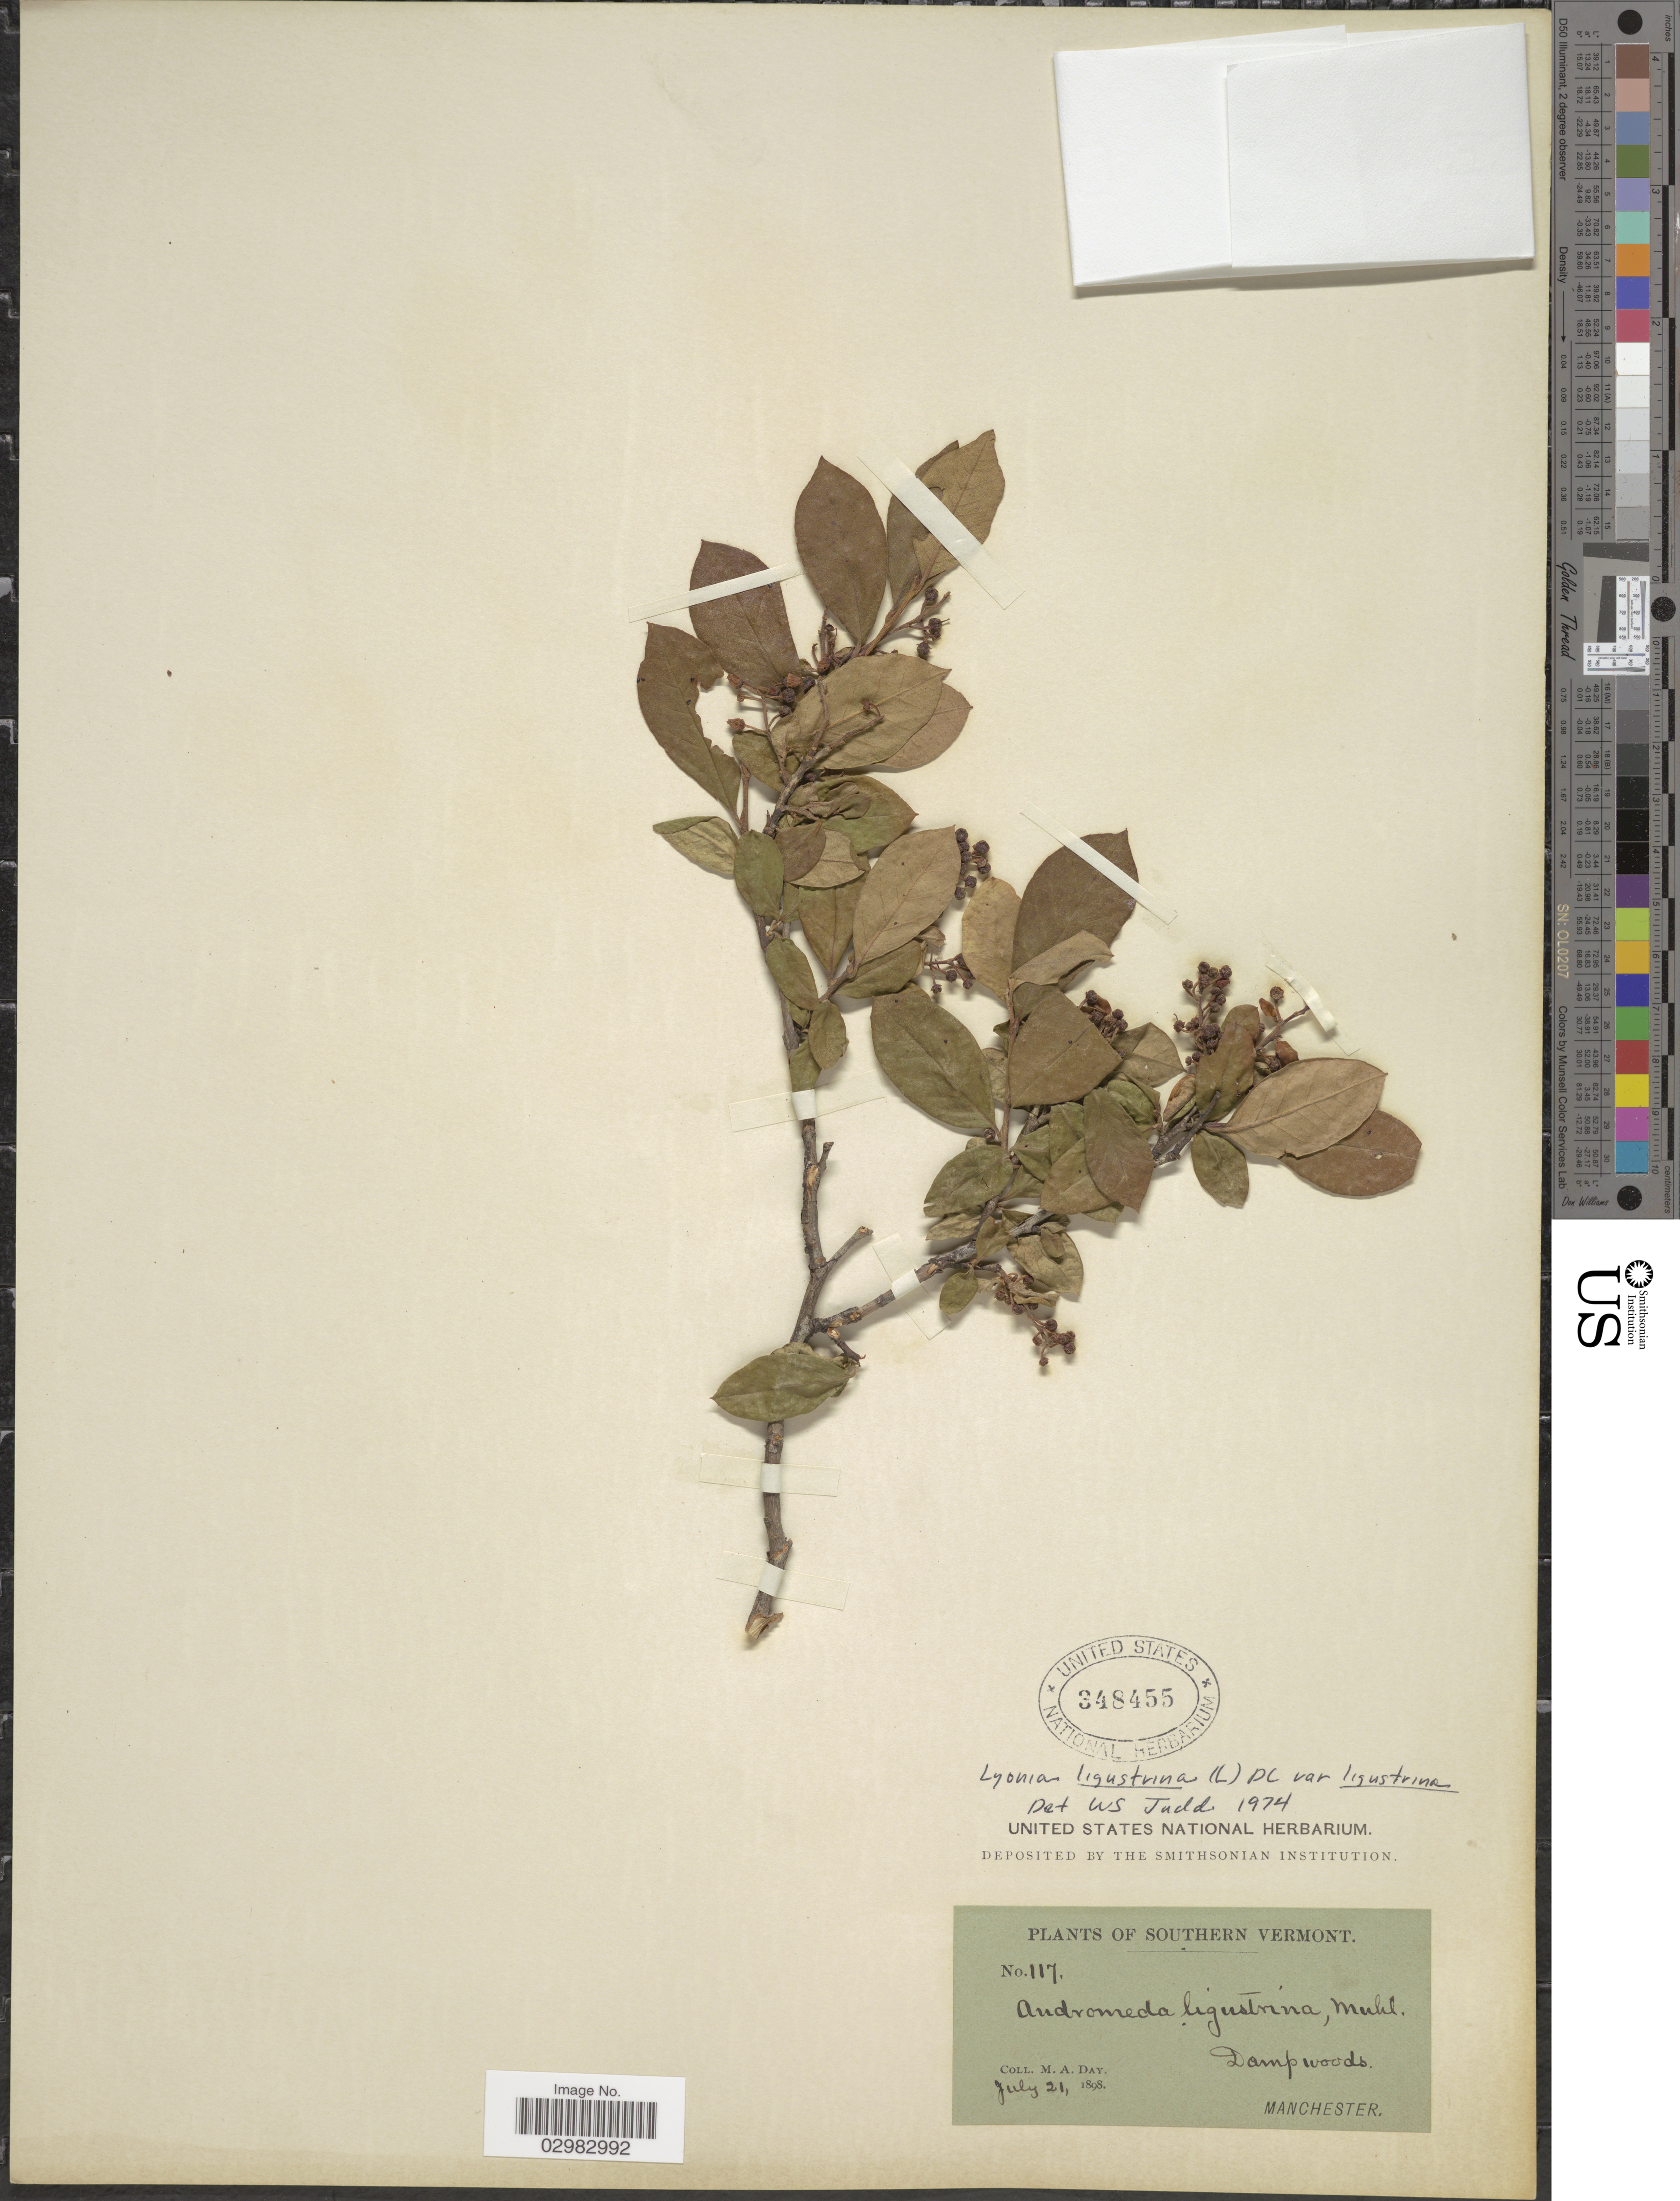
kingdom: Plantae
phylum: Tracheophyta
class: Magnoliopsida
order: Ericales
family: Ericaceae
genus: Lyonia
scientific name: Lyonia ligustrina var. ligustrina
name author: (L.) DC.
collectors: M. Day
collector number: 117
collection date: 1898-07-21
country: United States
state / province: Vermont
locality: Southern Vermont, Dampwoods, Manchester.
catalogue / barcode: US 348455